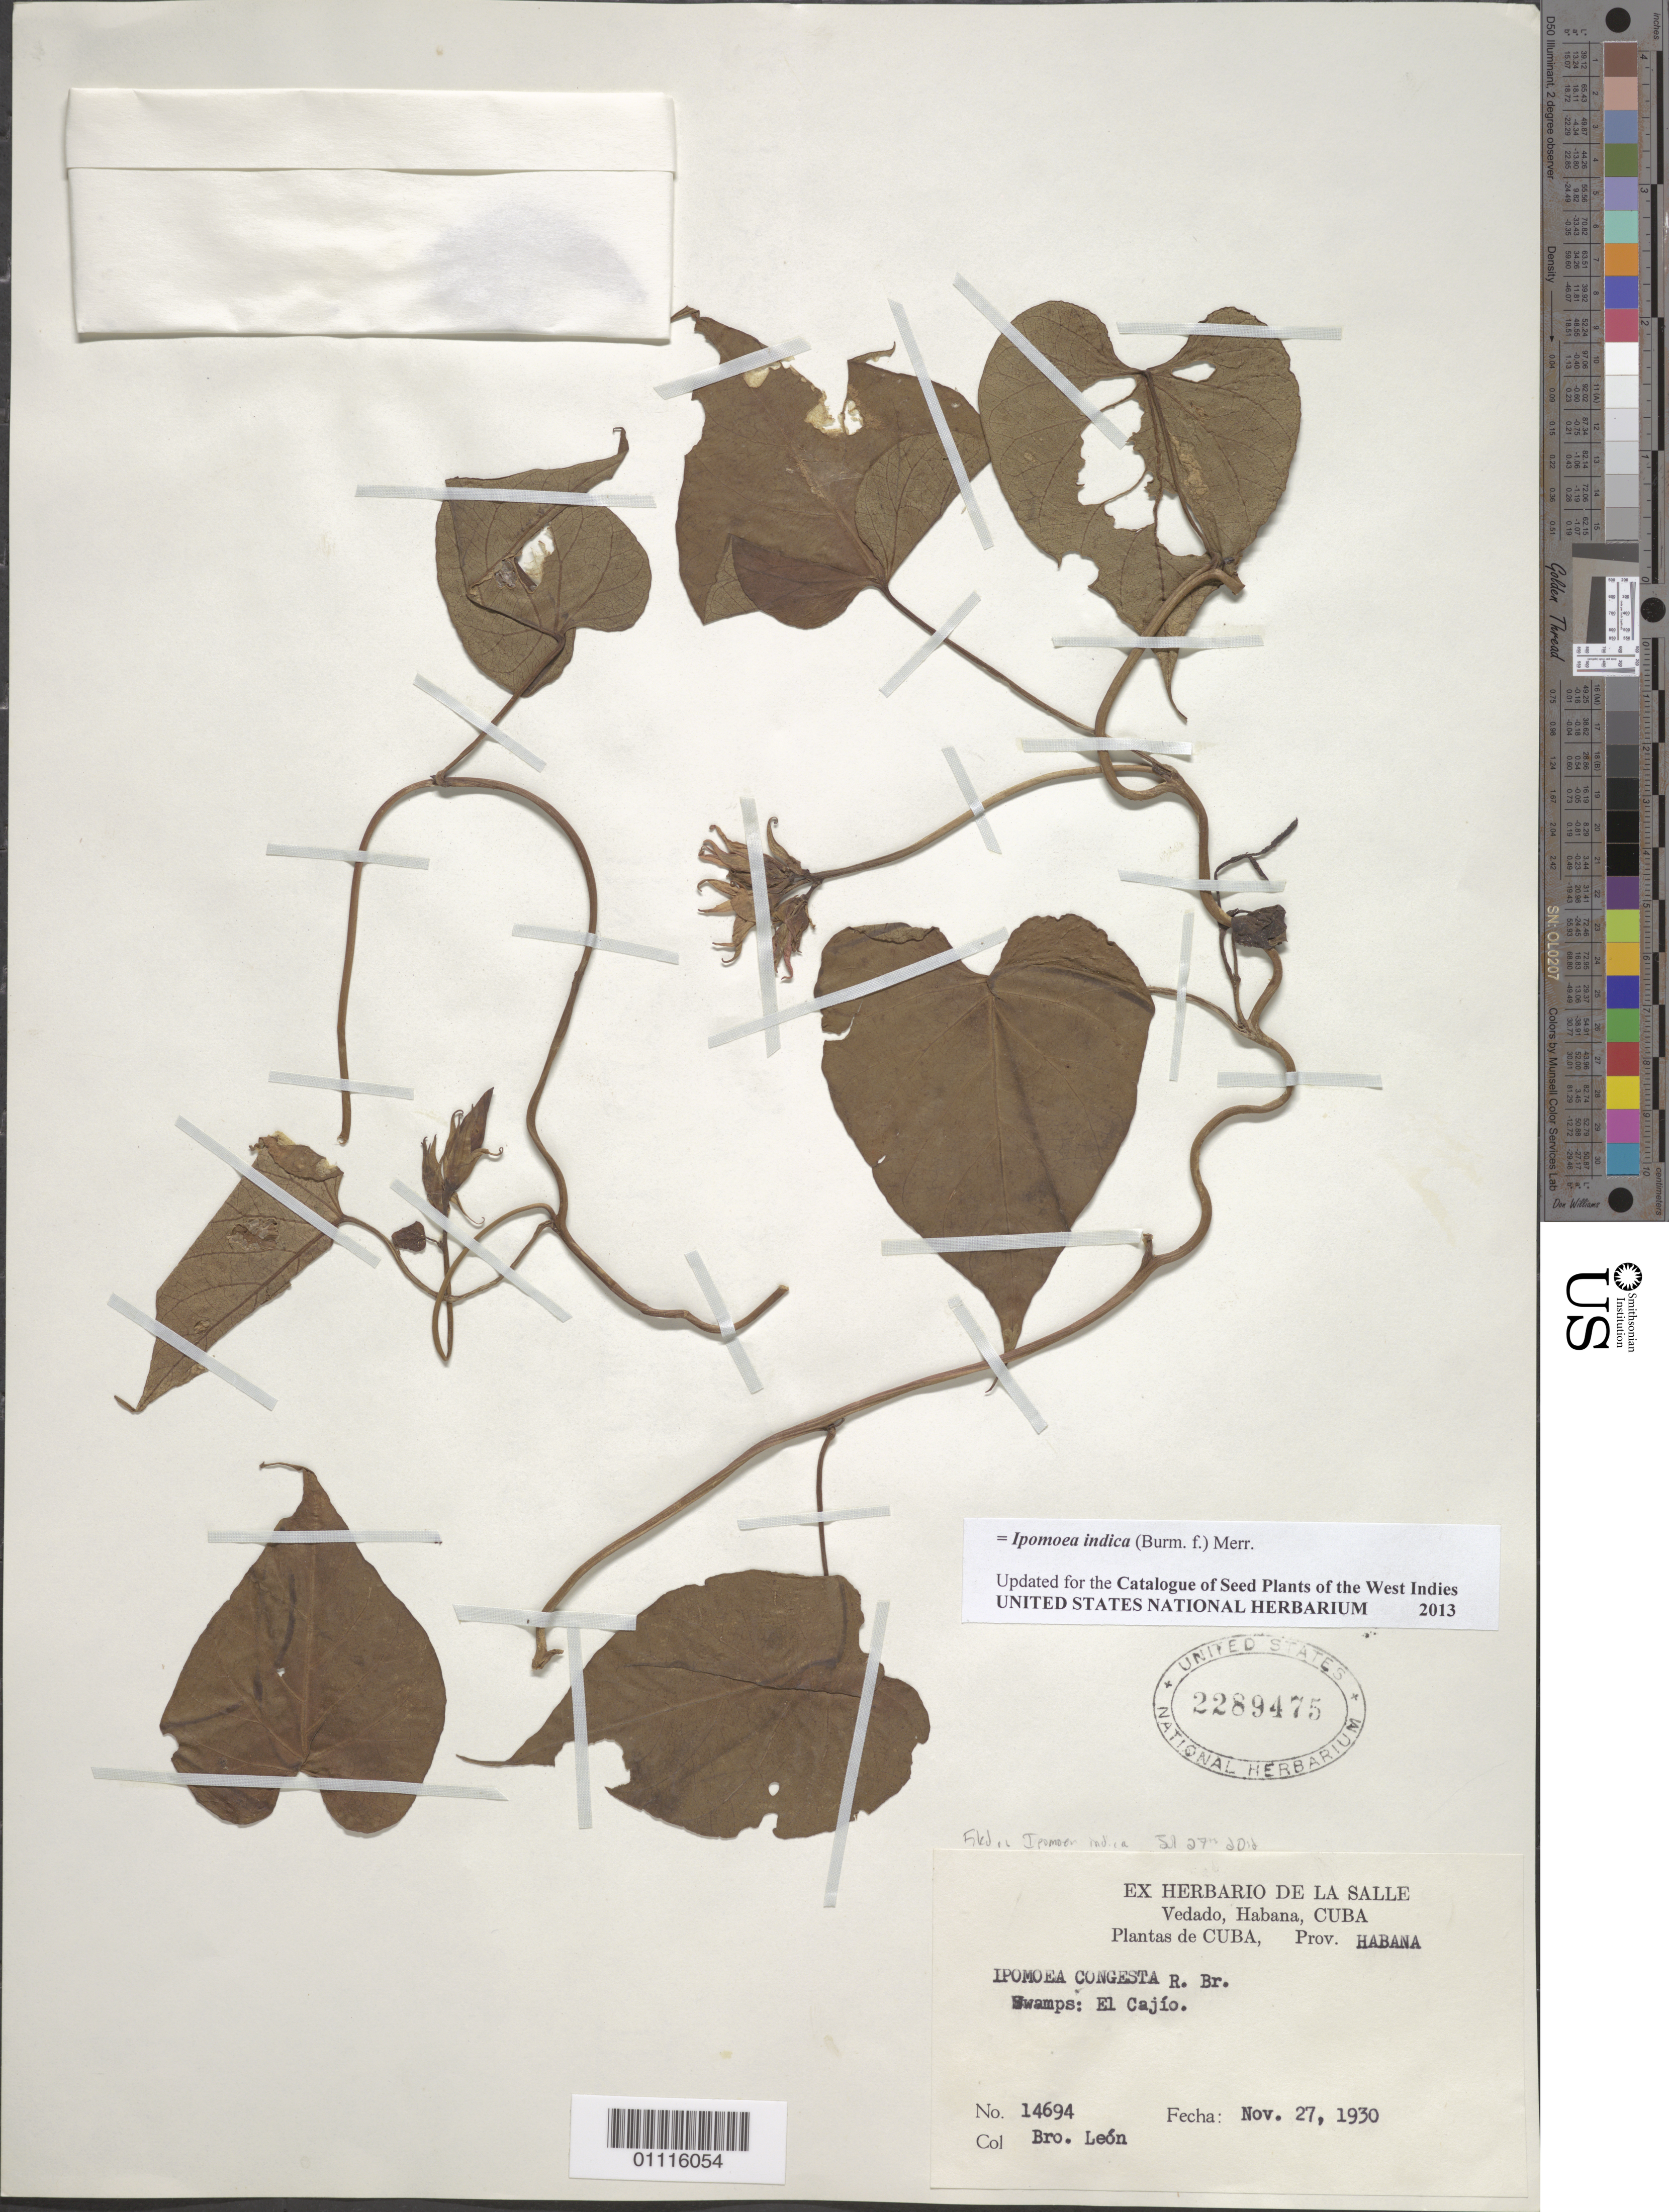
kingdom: Plantae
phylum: Tracheophyta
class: Magnoliopsida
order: Solanales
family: Convolvulaceae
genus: Ipomoea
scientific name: Ipomoea indica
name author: (Burm.) Merr.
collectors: Bro. León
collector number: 14694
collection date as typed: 27 Nov 1930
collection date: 1930-11-27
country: Cuba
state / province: La Habana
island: Cuba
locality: Swamps: El Cajio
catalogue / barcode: US 2289475